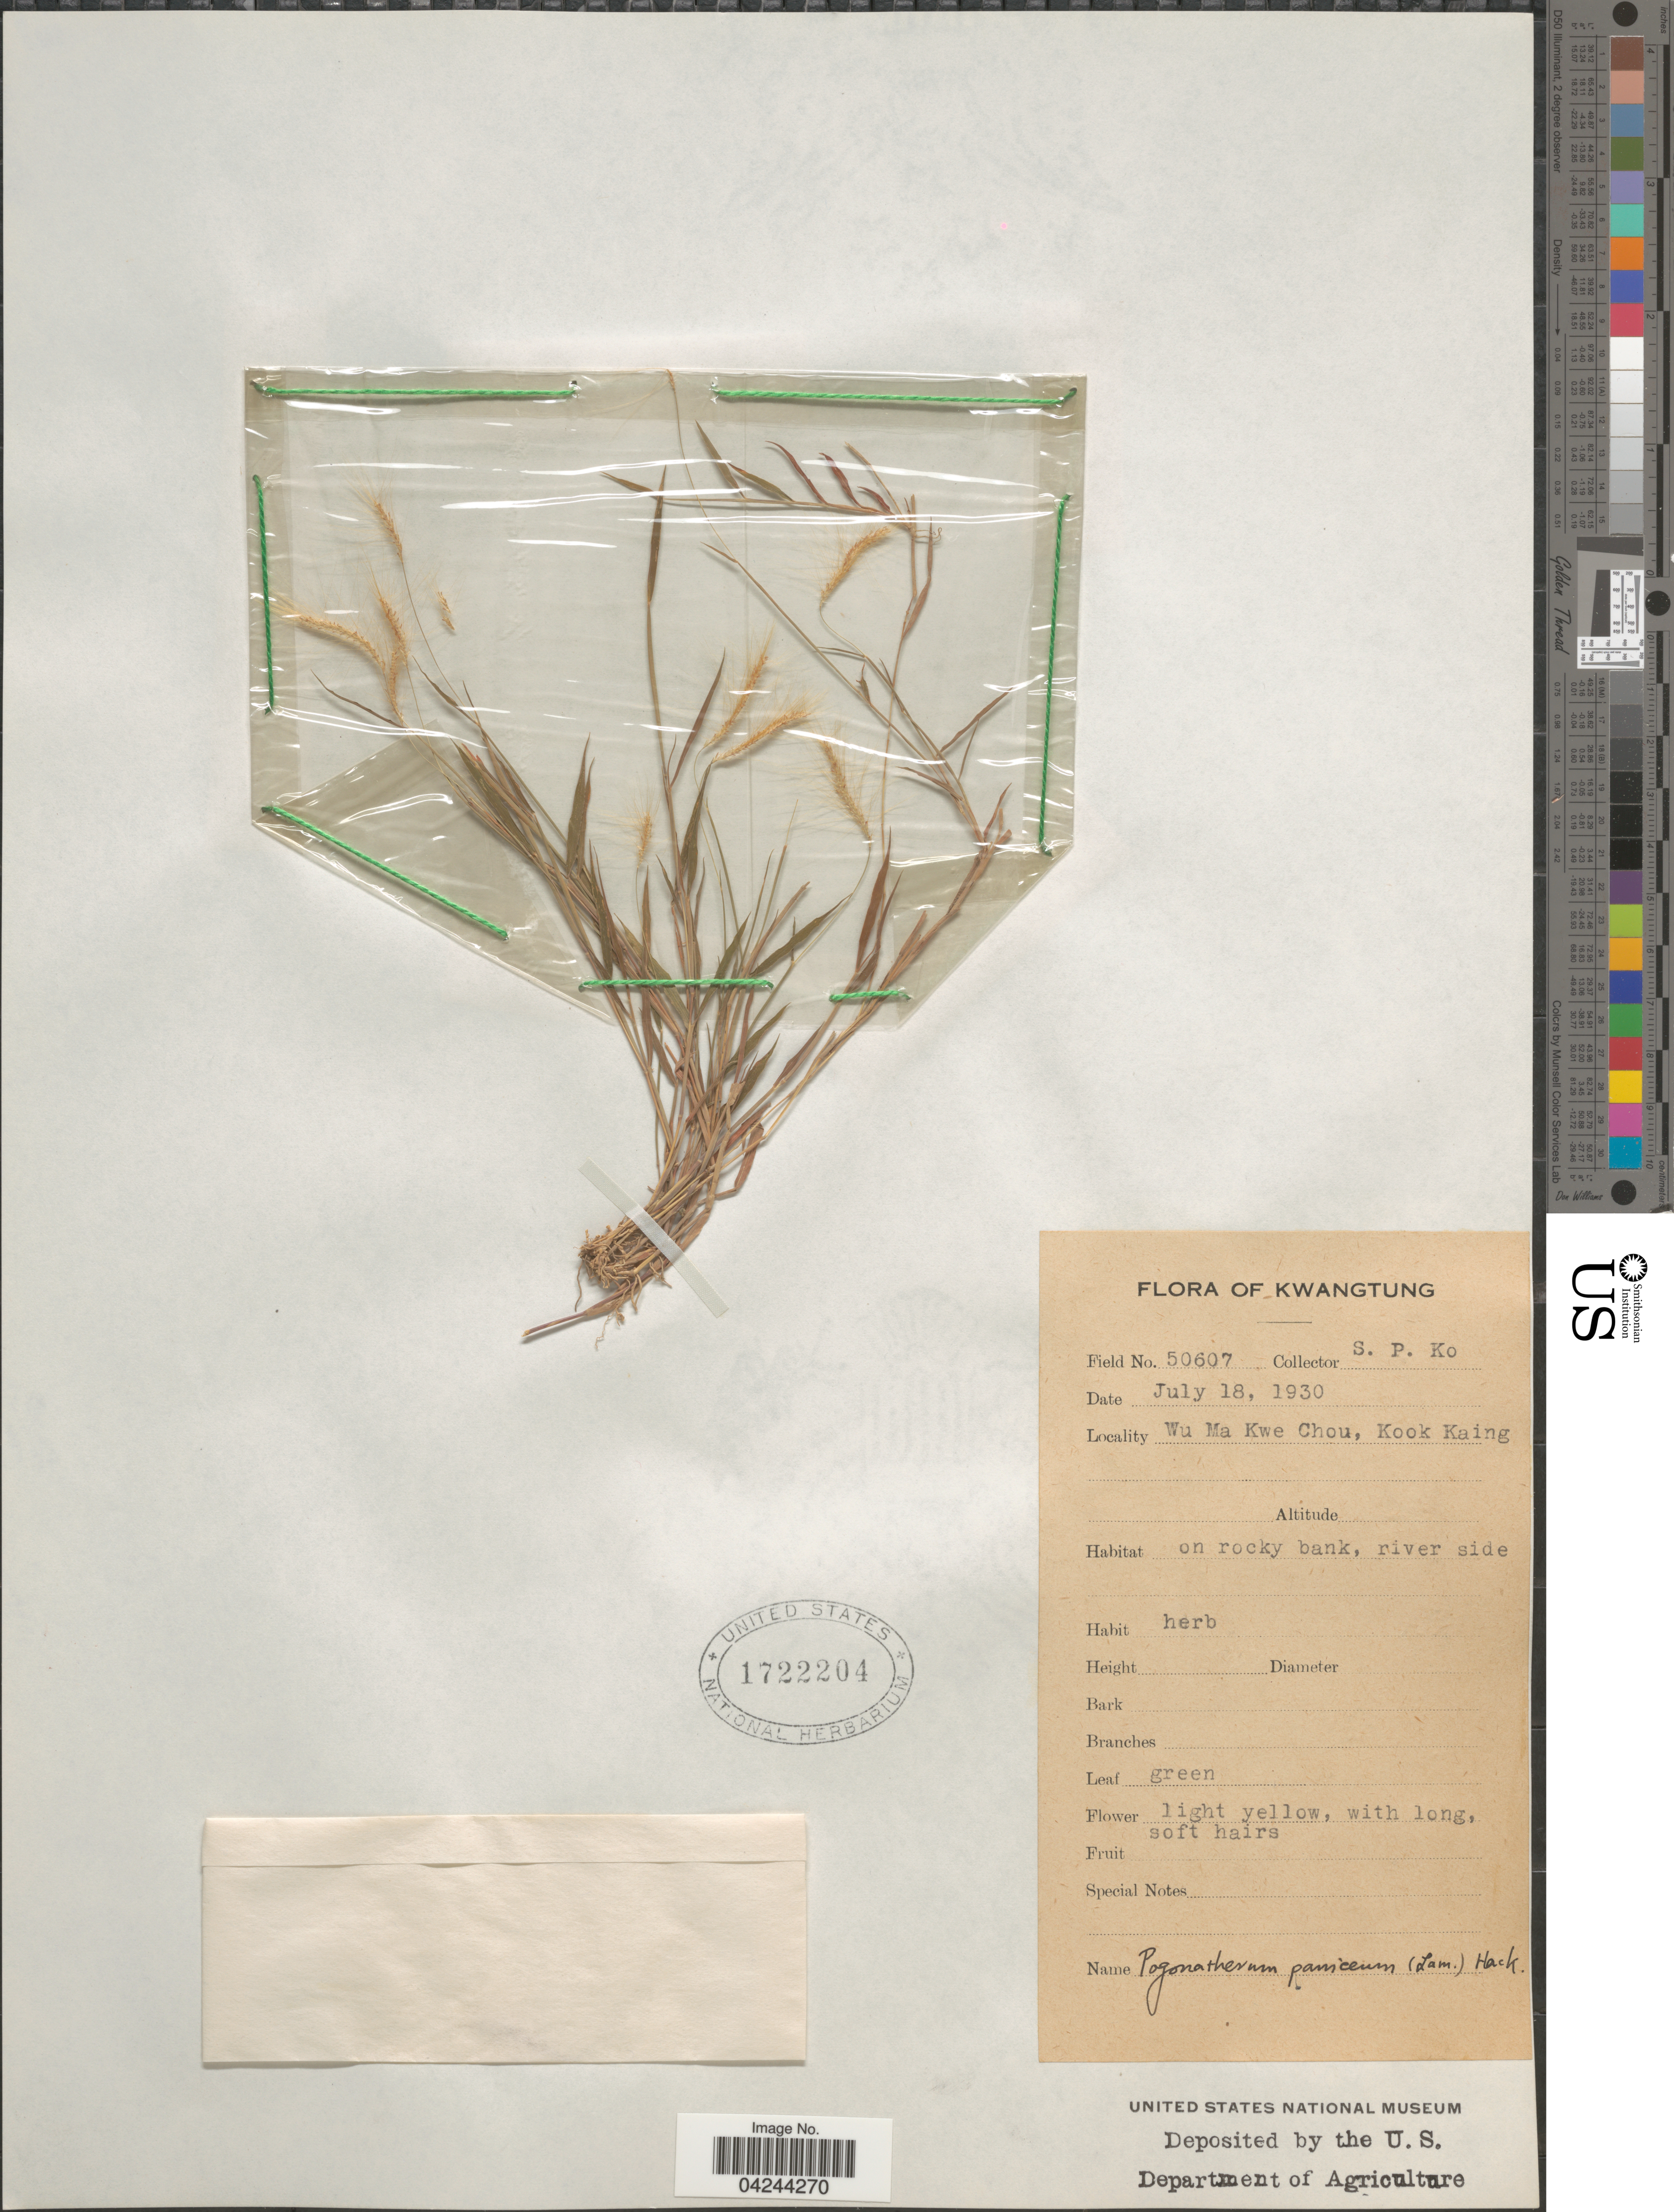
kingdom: Plantae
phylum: Tracheophyta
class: Liliopsida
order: Poales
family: Poaceae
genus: Pogonatherum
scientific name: Pogonatherum crinitum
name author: (Thunb.) Kunth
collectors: S. P. Ko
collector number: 50607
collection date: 1930-07-18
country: China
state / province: Guangdong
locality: Kwangtung. Wu Ma Kwe Chou, Kook Kaing.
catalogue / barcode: US 1722204